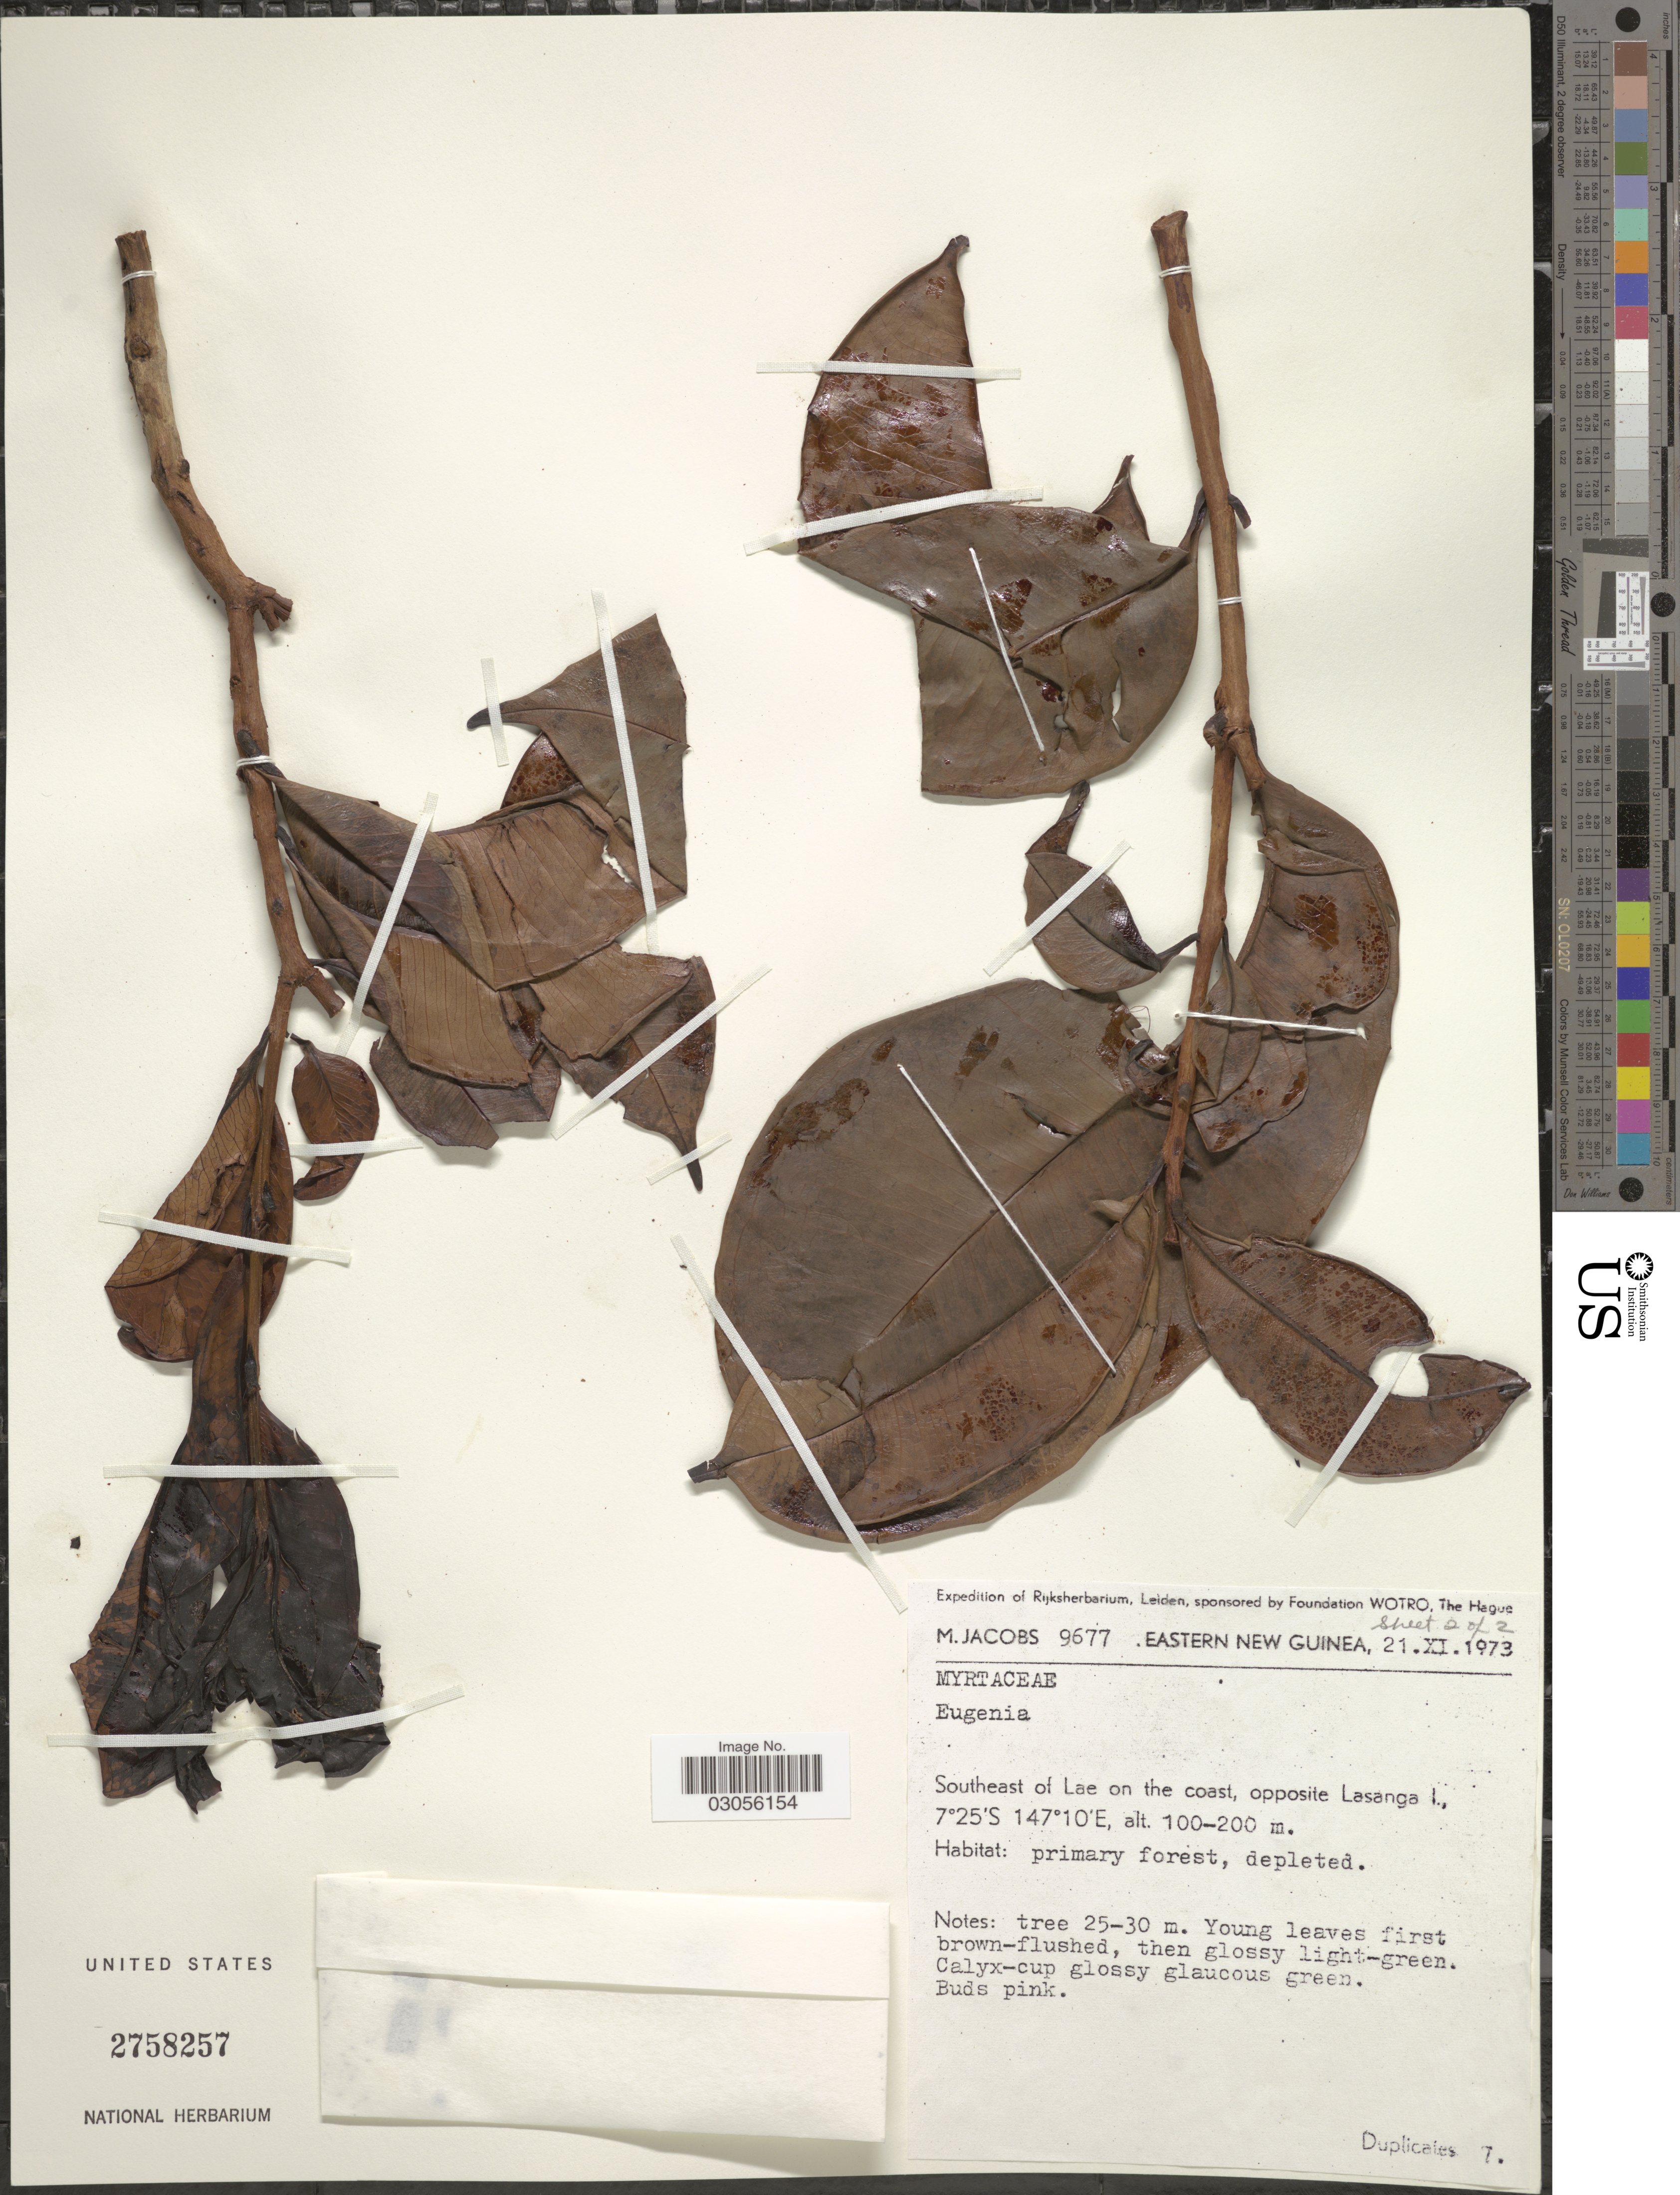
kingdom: Plantae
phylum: Tracheophyta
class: Magnoliopsida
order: Myrtales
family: Myrtaceae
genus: Syzygium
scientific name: Syzygium buettnerianum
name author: (K. Schum.) Nied.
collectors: M. Jacobs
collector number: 9677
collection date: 1973-11-21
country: Papua New Guinea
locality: Eastern New Guinea. Southeast of Lae on the coast, opposite Lasanga I.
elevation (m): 100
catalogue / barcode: US 2758257